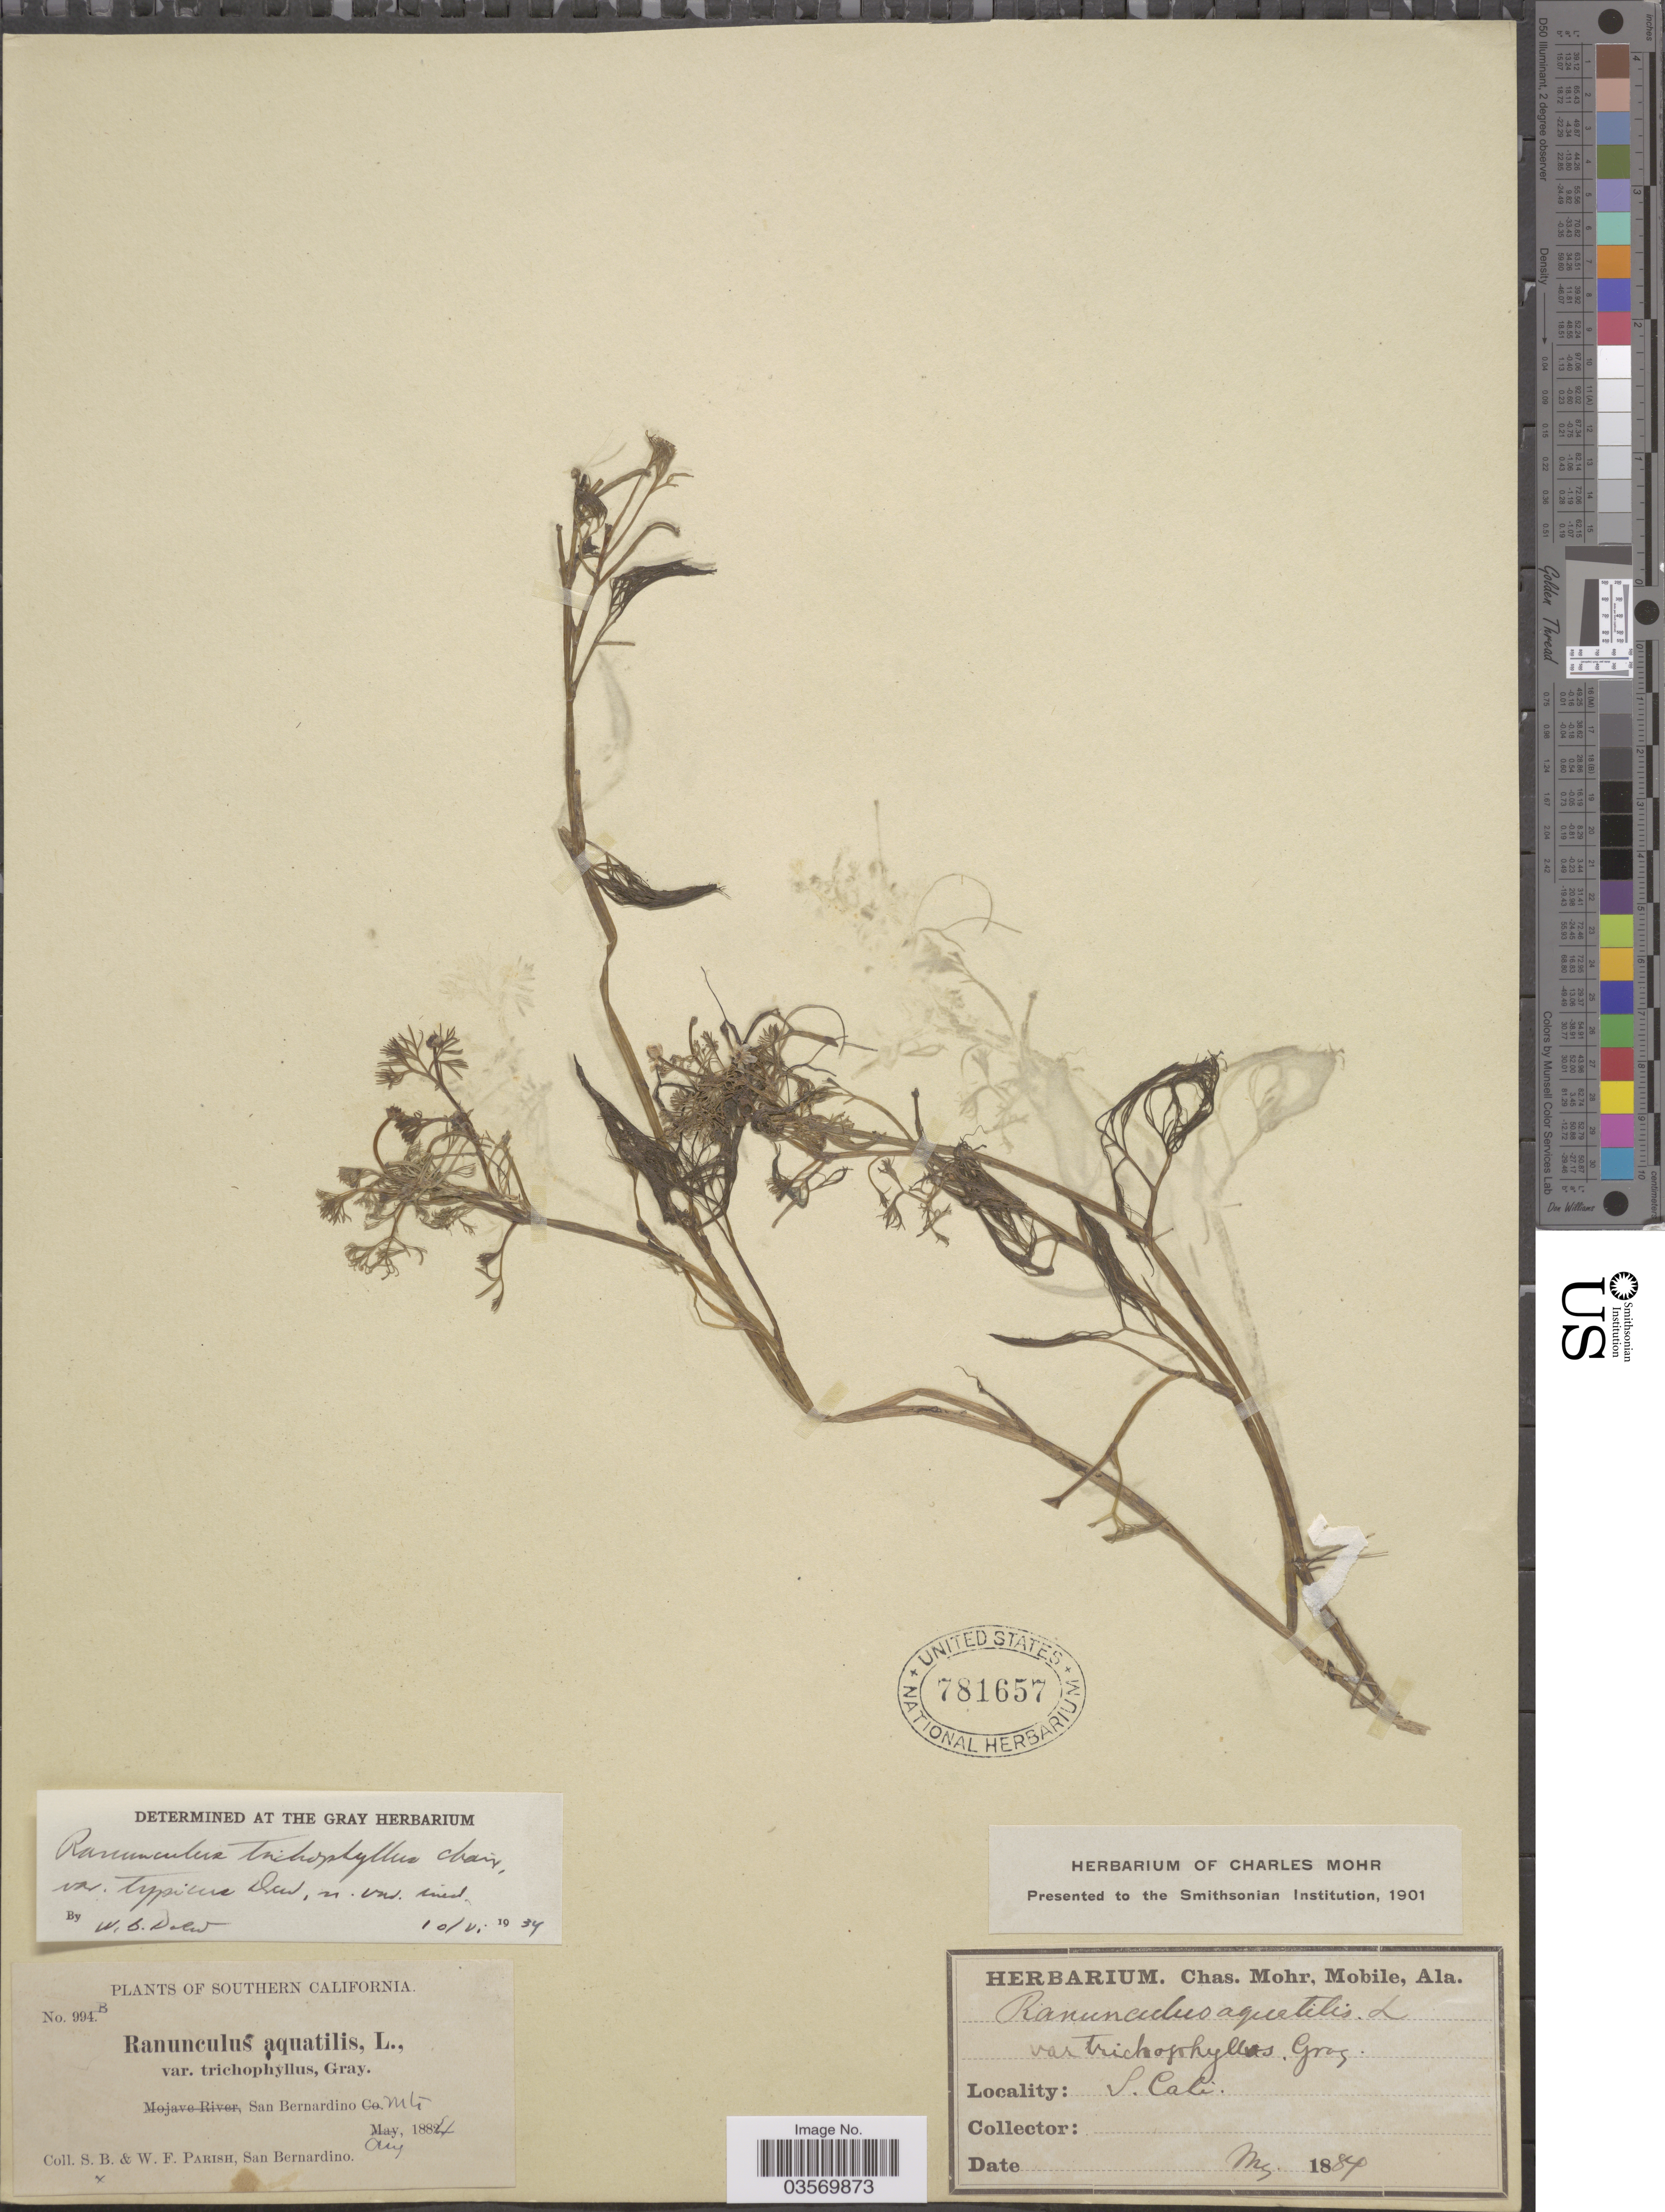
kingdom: Plantae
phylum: Tracheophyta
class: Magnoliopsida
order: Ranunculales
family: Ranunculaceae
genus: Ranunculus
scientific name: Ranunculus trichophyllus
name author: Chaix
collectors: S. B. Parish & W. F. Parish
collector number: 994B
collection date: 1884-08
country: United States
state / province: California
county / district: San Bernardino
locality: Southern California. San Bernardino Mts.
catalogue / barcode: US 781657